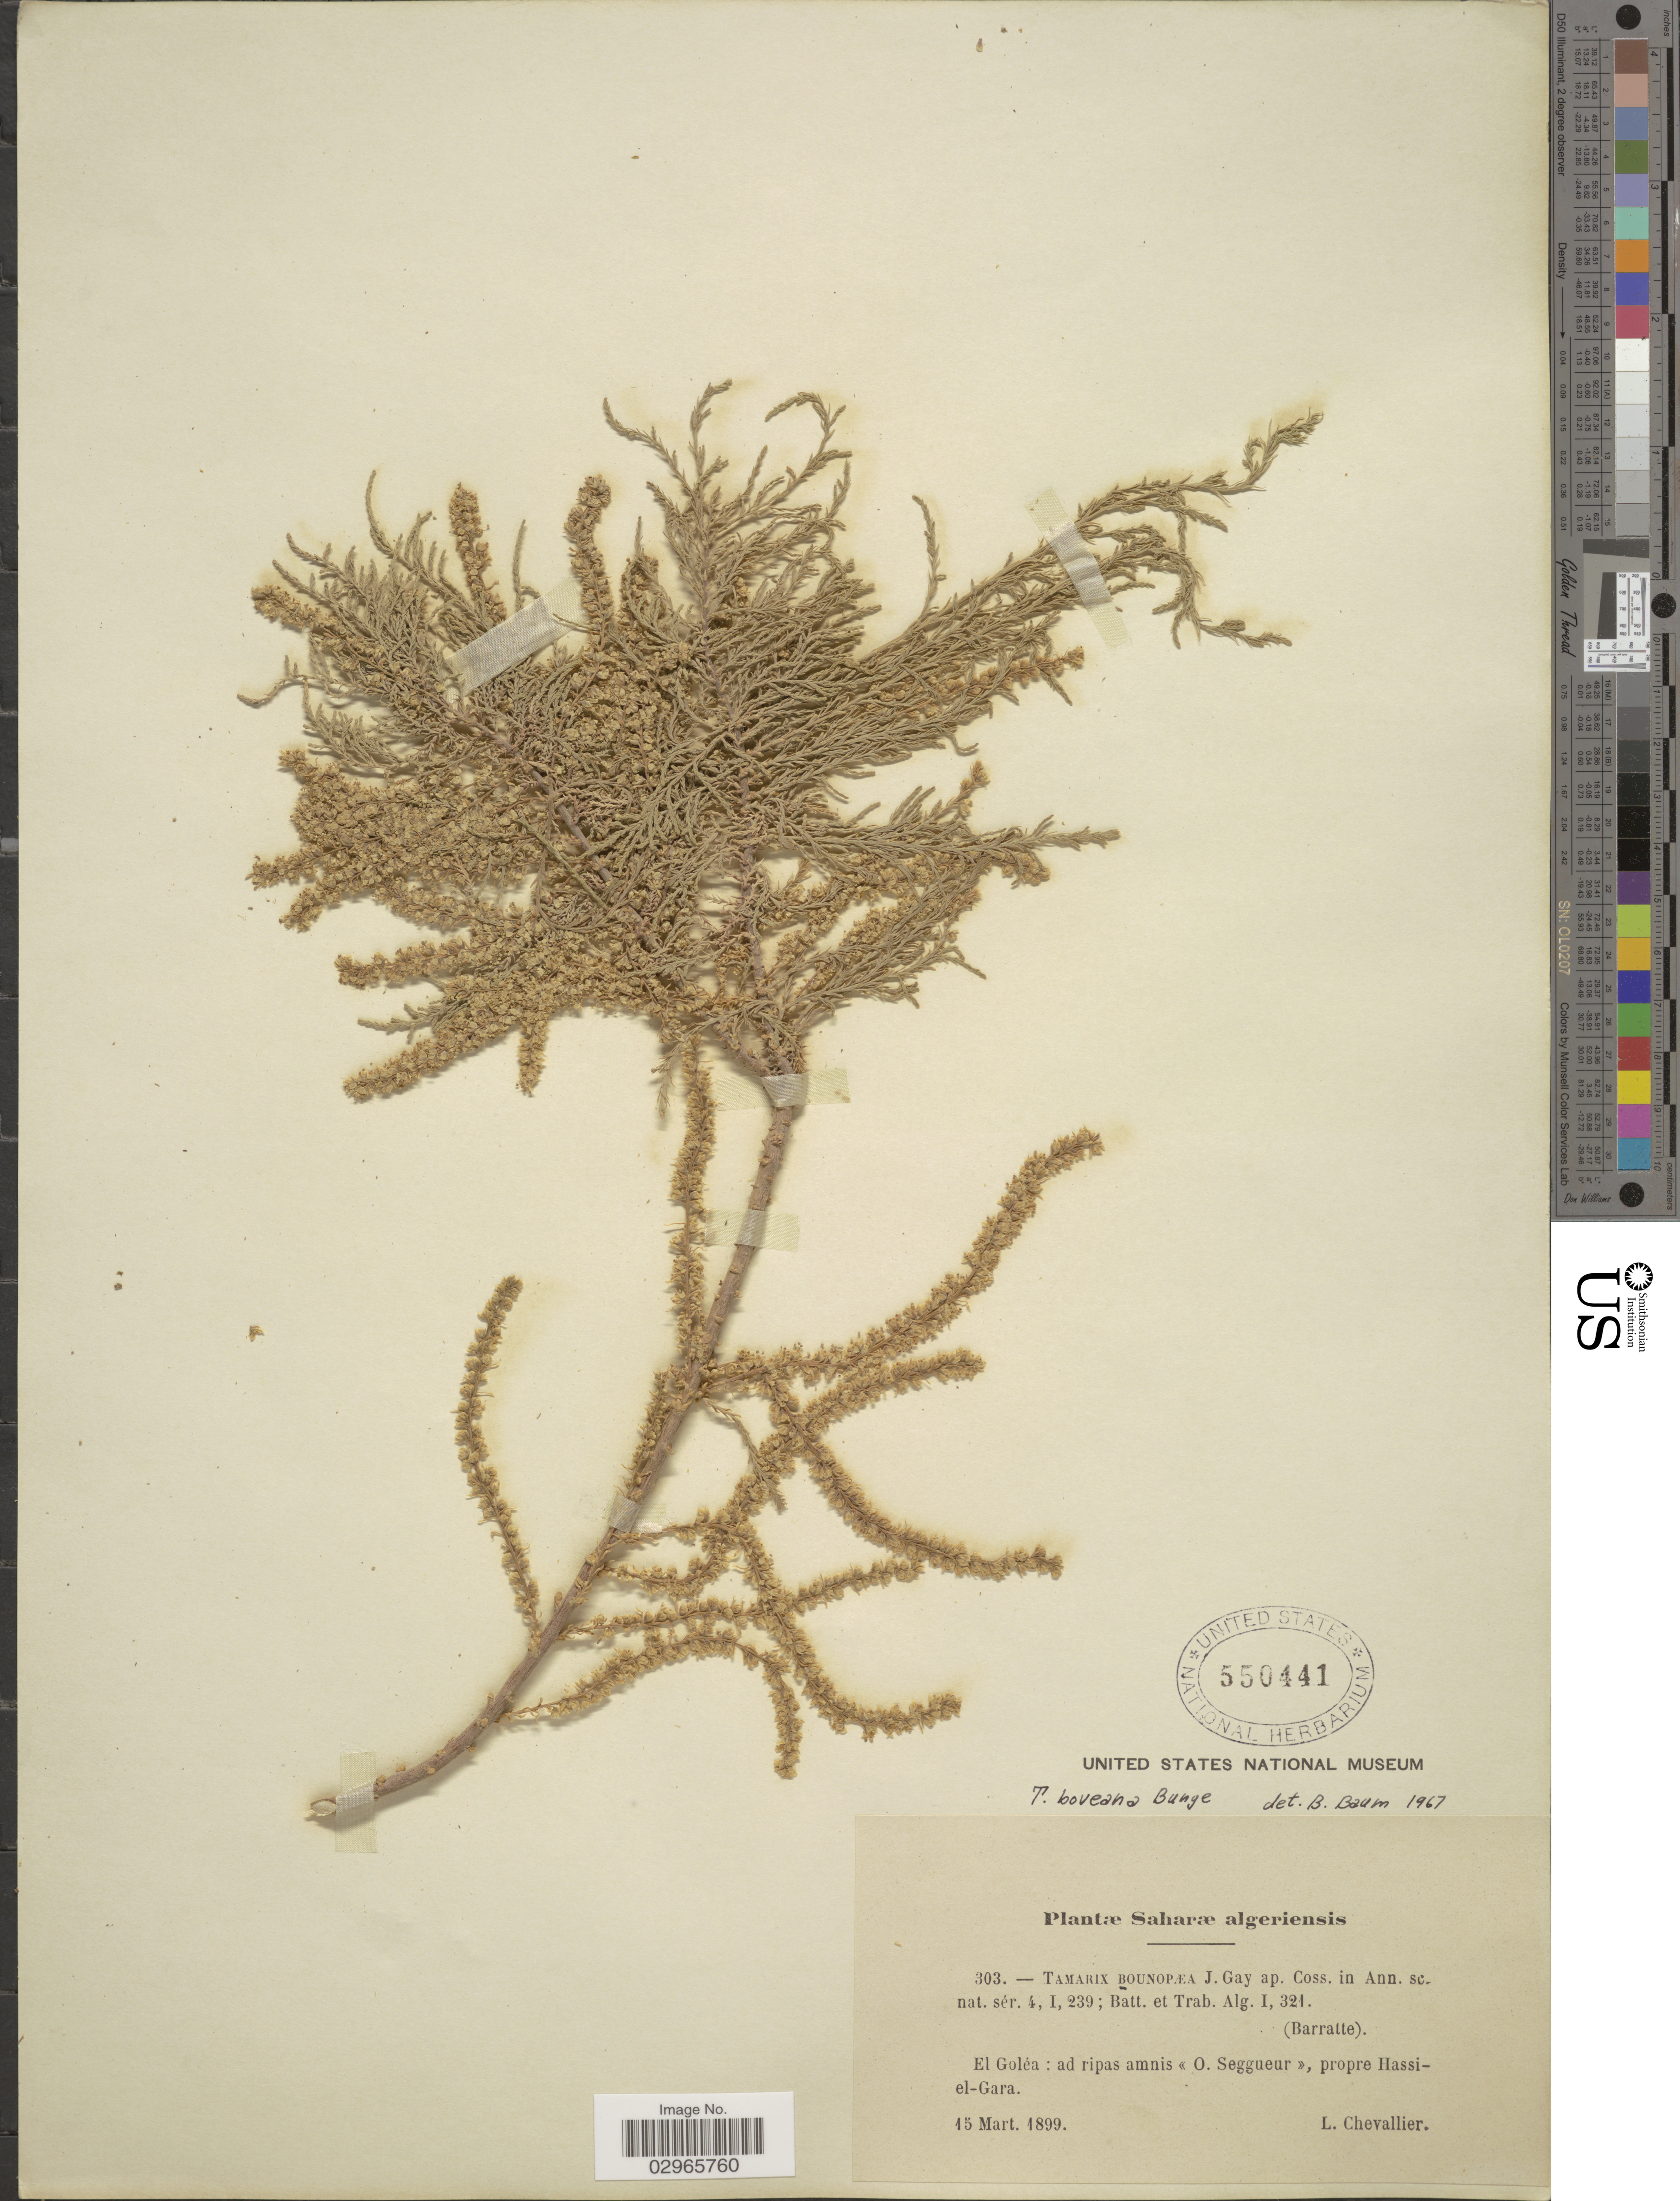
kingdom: Plantae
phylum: Tracheophyta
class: Magnoliopsida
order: Caryophyllales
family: Tamaricaceae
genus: Tamarix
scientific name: Tamarix boveana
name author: Bunge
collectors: L. Chevallier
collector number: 303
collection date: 1899-03-15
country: Algeria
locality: Saharae algeriensis. El Goléa: ad ripas amnis O. Seggueur, prope Hassi-el-Gara.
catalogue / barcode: US 550441